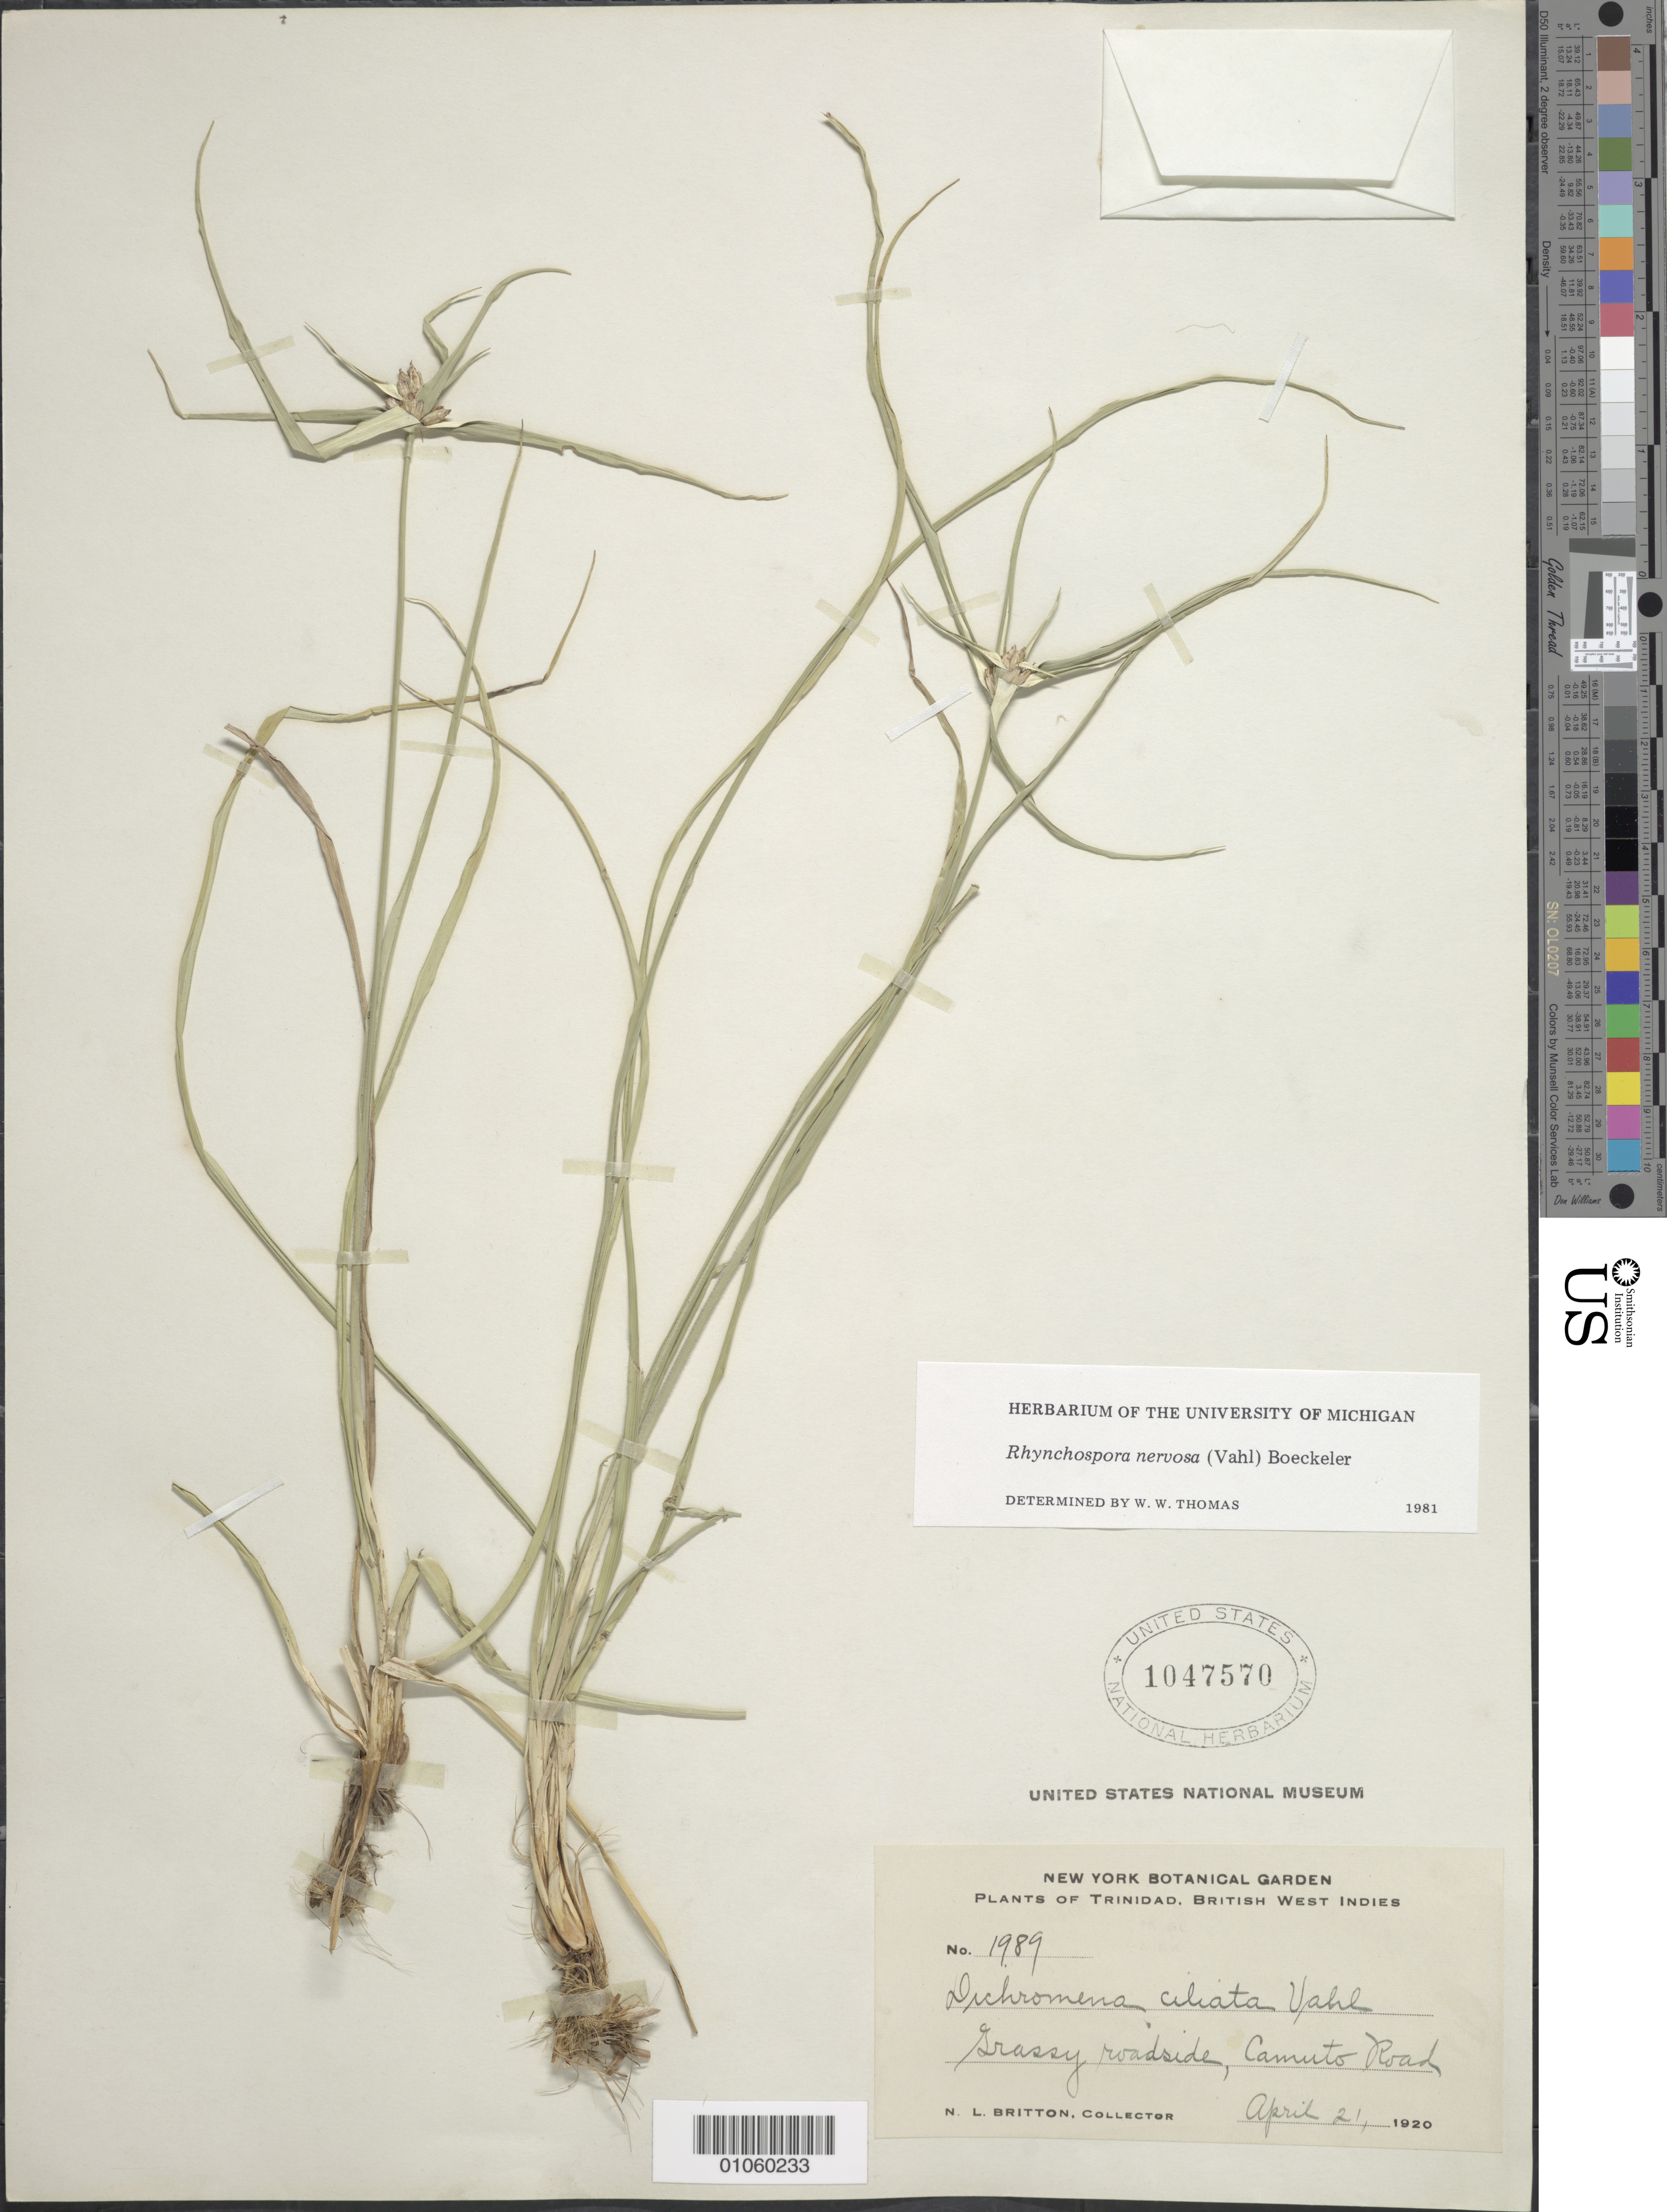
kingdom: Plantae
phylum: Tracheophyta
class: Liliopsida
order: Poales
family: Cyperaceae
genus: Rhynchospora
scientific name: Rhynchospora ciliata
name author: (G. Mey.) Kük.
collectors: N. Britton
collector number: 1989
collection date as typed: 21 Apr 1920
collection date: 1920-04-21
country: Trinidad and Tobago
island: Trinidad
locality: Camuto Road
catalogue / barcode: US 1047570